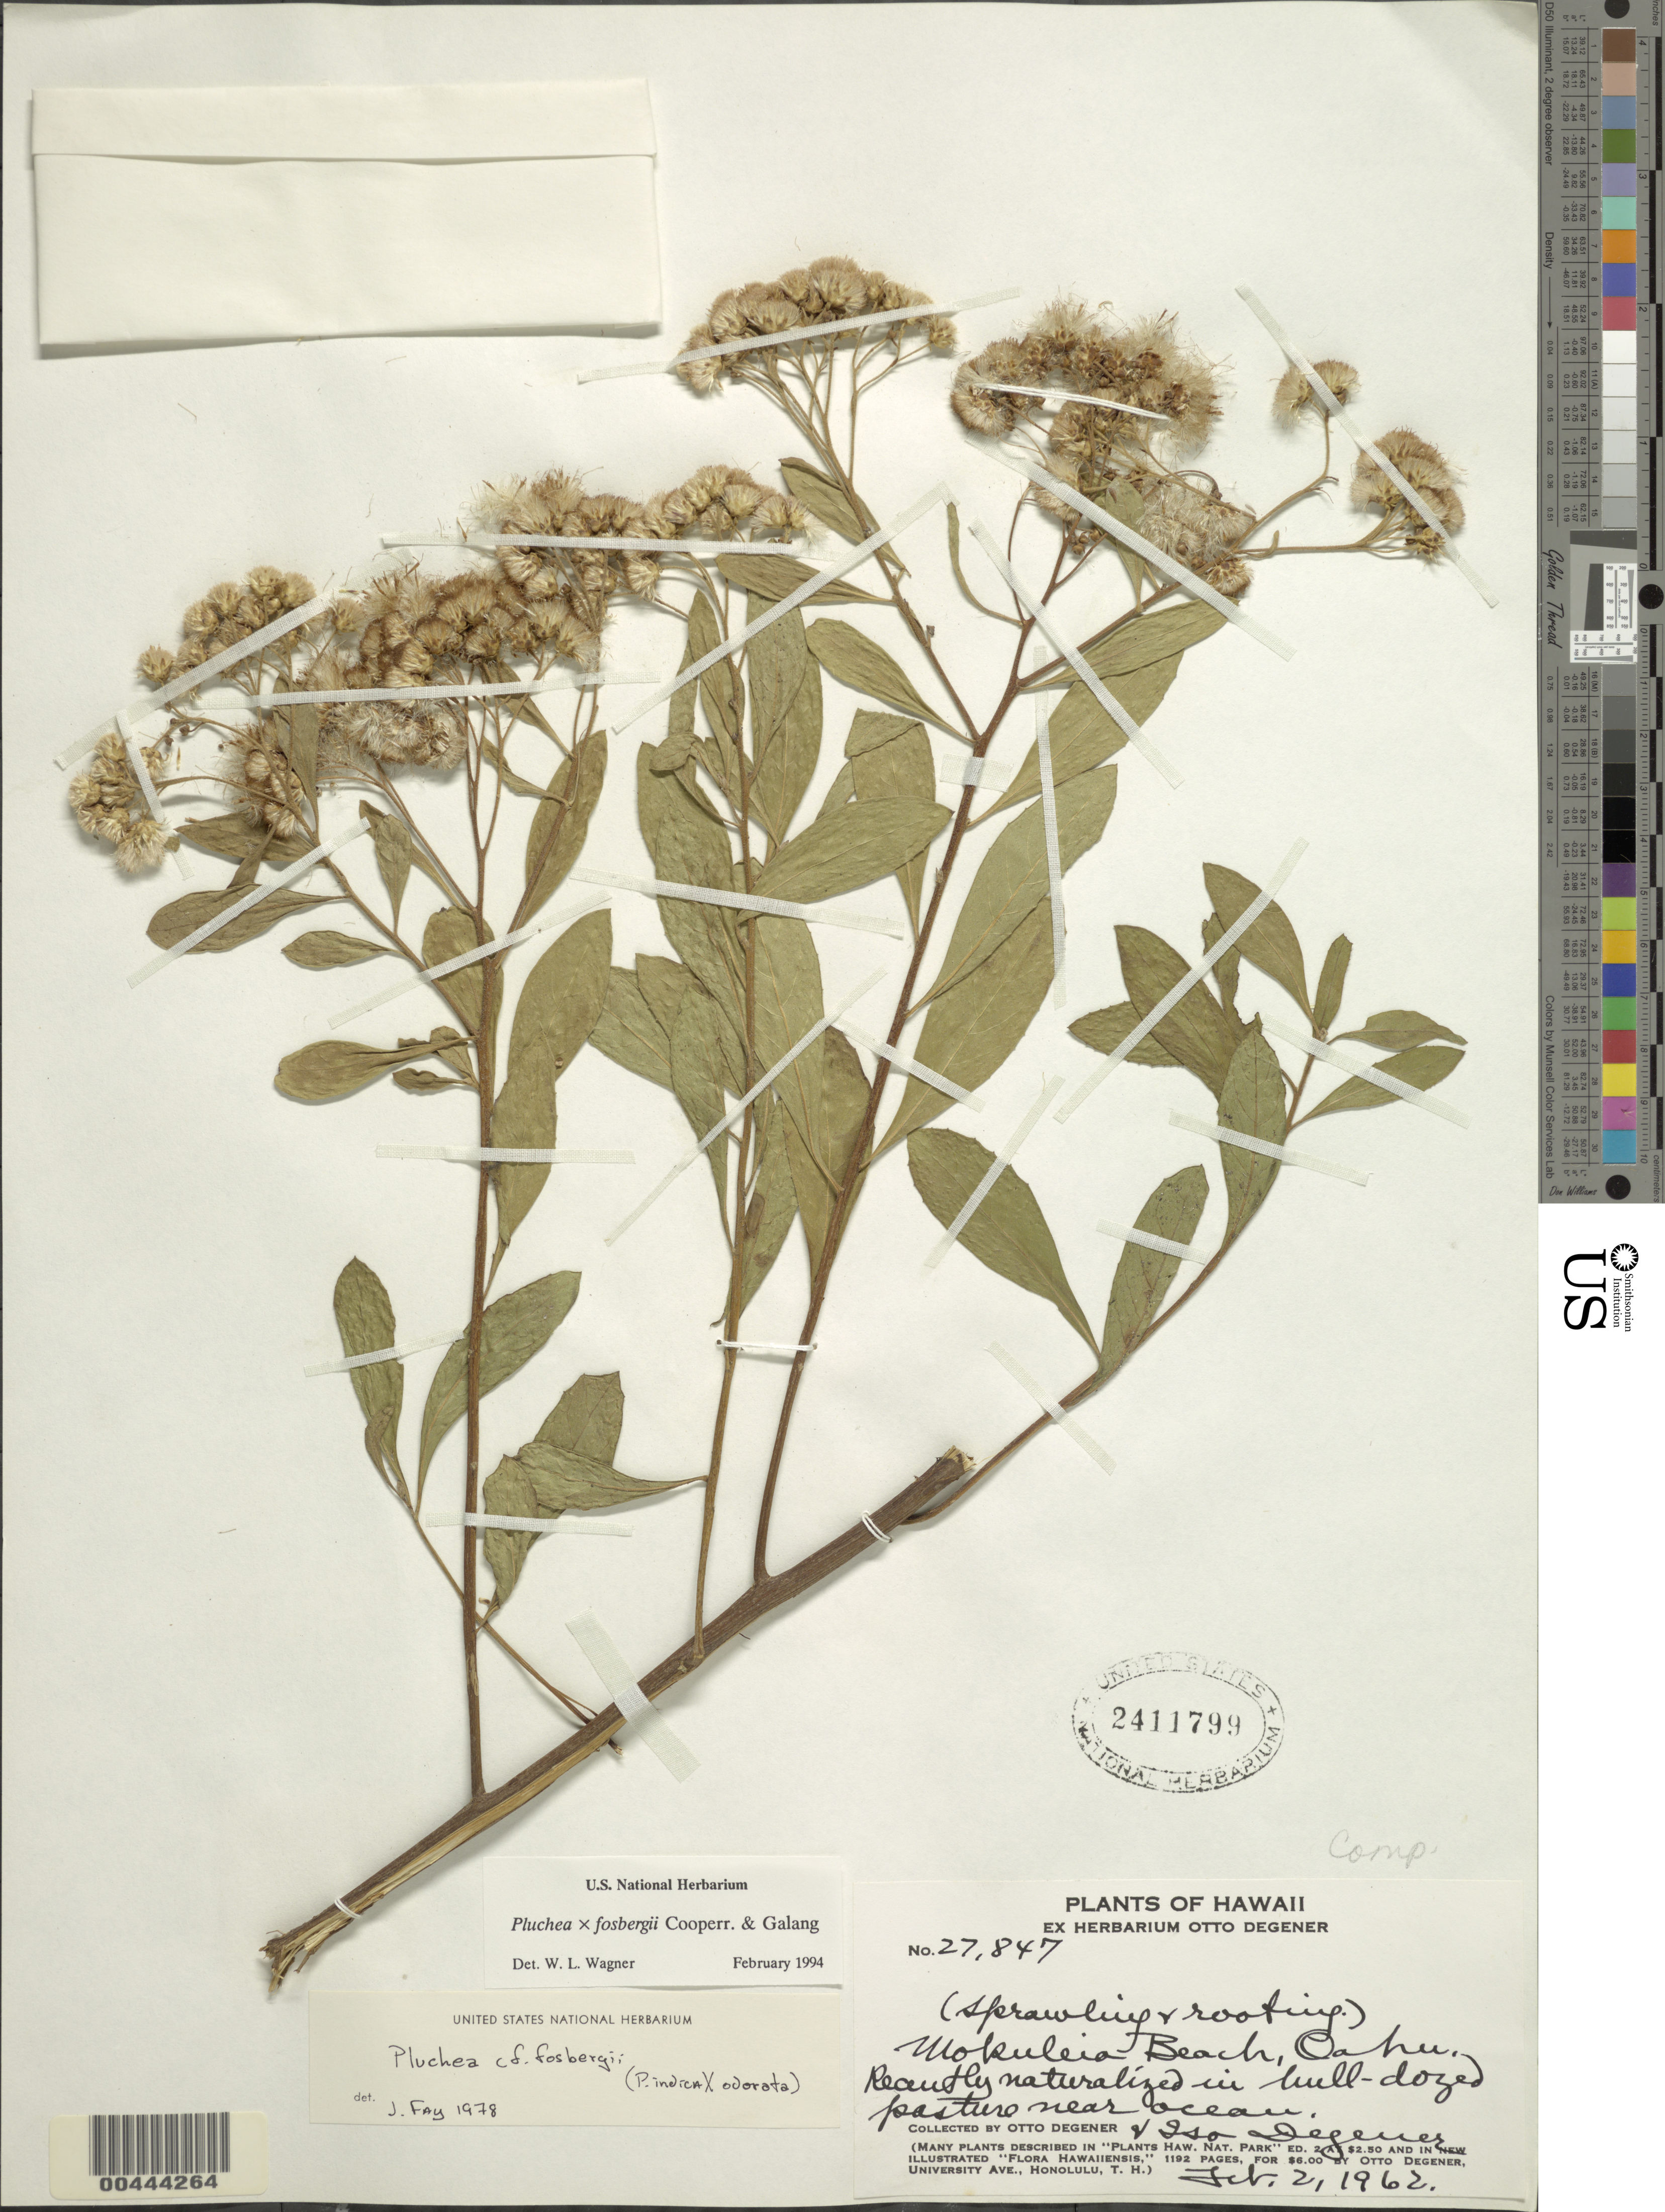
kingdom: Plantae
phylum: Tracheophyta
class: Magnoliopsida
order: Asterales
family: Asteraceae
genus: Pluchea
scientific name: Pluchea x fosbergii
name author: Cooperr. & Galang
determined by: Wagner, W. L., (BOT), Smithsonian Institution - National Museum of Natural History (UNITED STATES)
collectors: O. Degener & I. Degener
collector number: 27847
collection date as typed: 2 Feb 1962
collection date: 1962-02-02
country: United States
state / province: Hawaii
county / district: Honolulu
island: Oahu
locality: Mokuleia Beach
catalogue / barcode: US 2411799